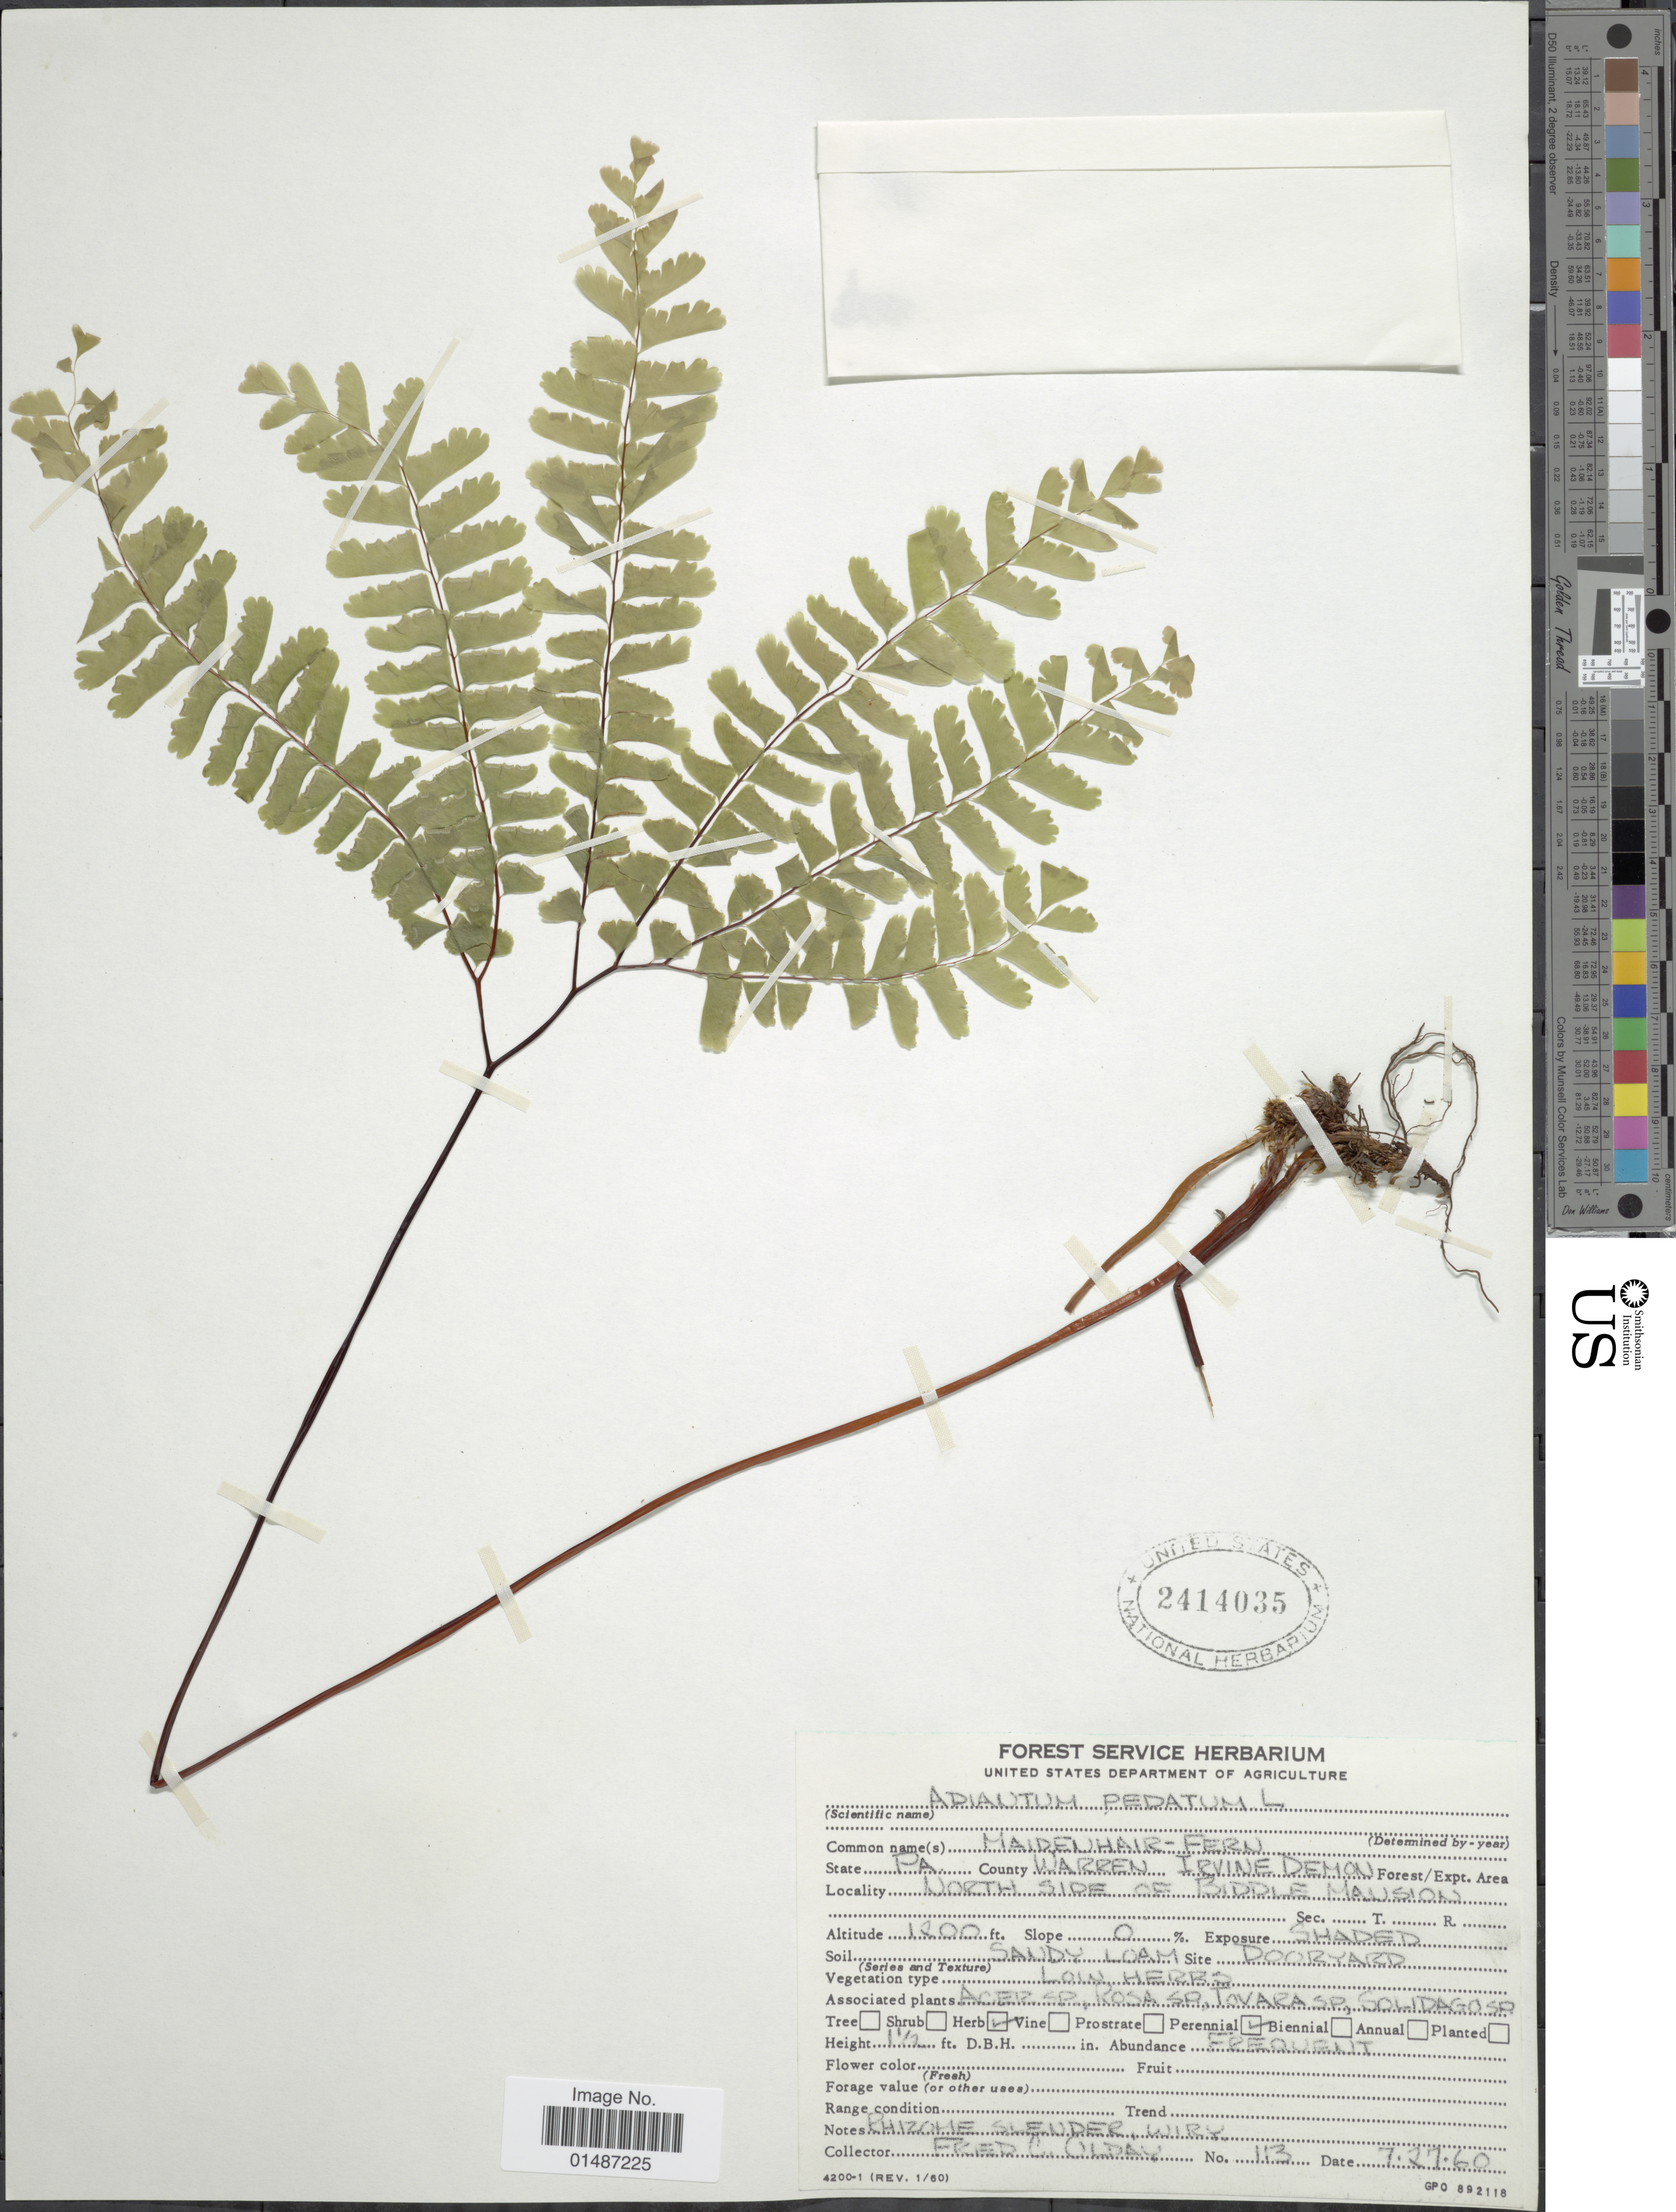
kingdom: Plantae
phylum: Tracheophyta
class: Polypodiopsida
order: Polypodiales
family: Pteridaceae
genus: Adiantum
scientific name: Adiantum pedatum var. pedatum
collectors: F. Olday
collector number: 113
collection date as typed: Transcribed d/m/y: 27/7/60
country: United States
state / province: Pennsylvania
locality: County Warren Irvine Demon. North Side of Biddle Mansion.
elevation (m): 366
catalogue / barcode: US 2414035